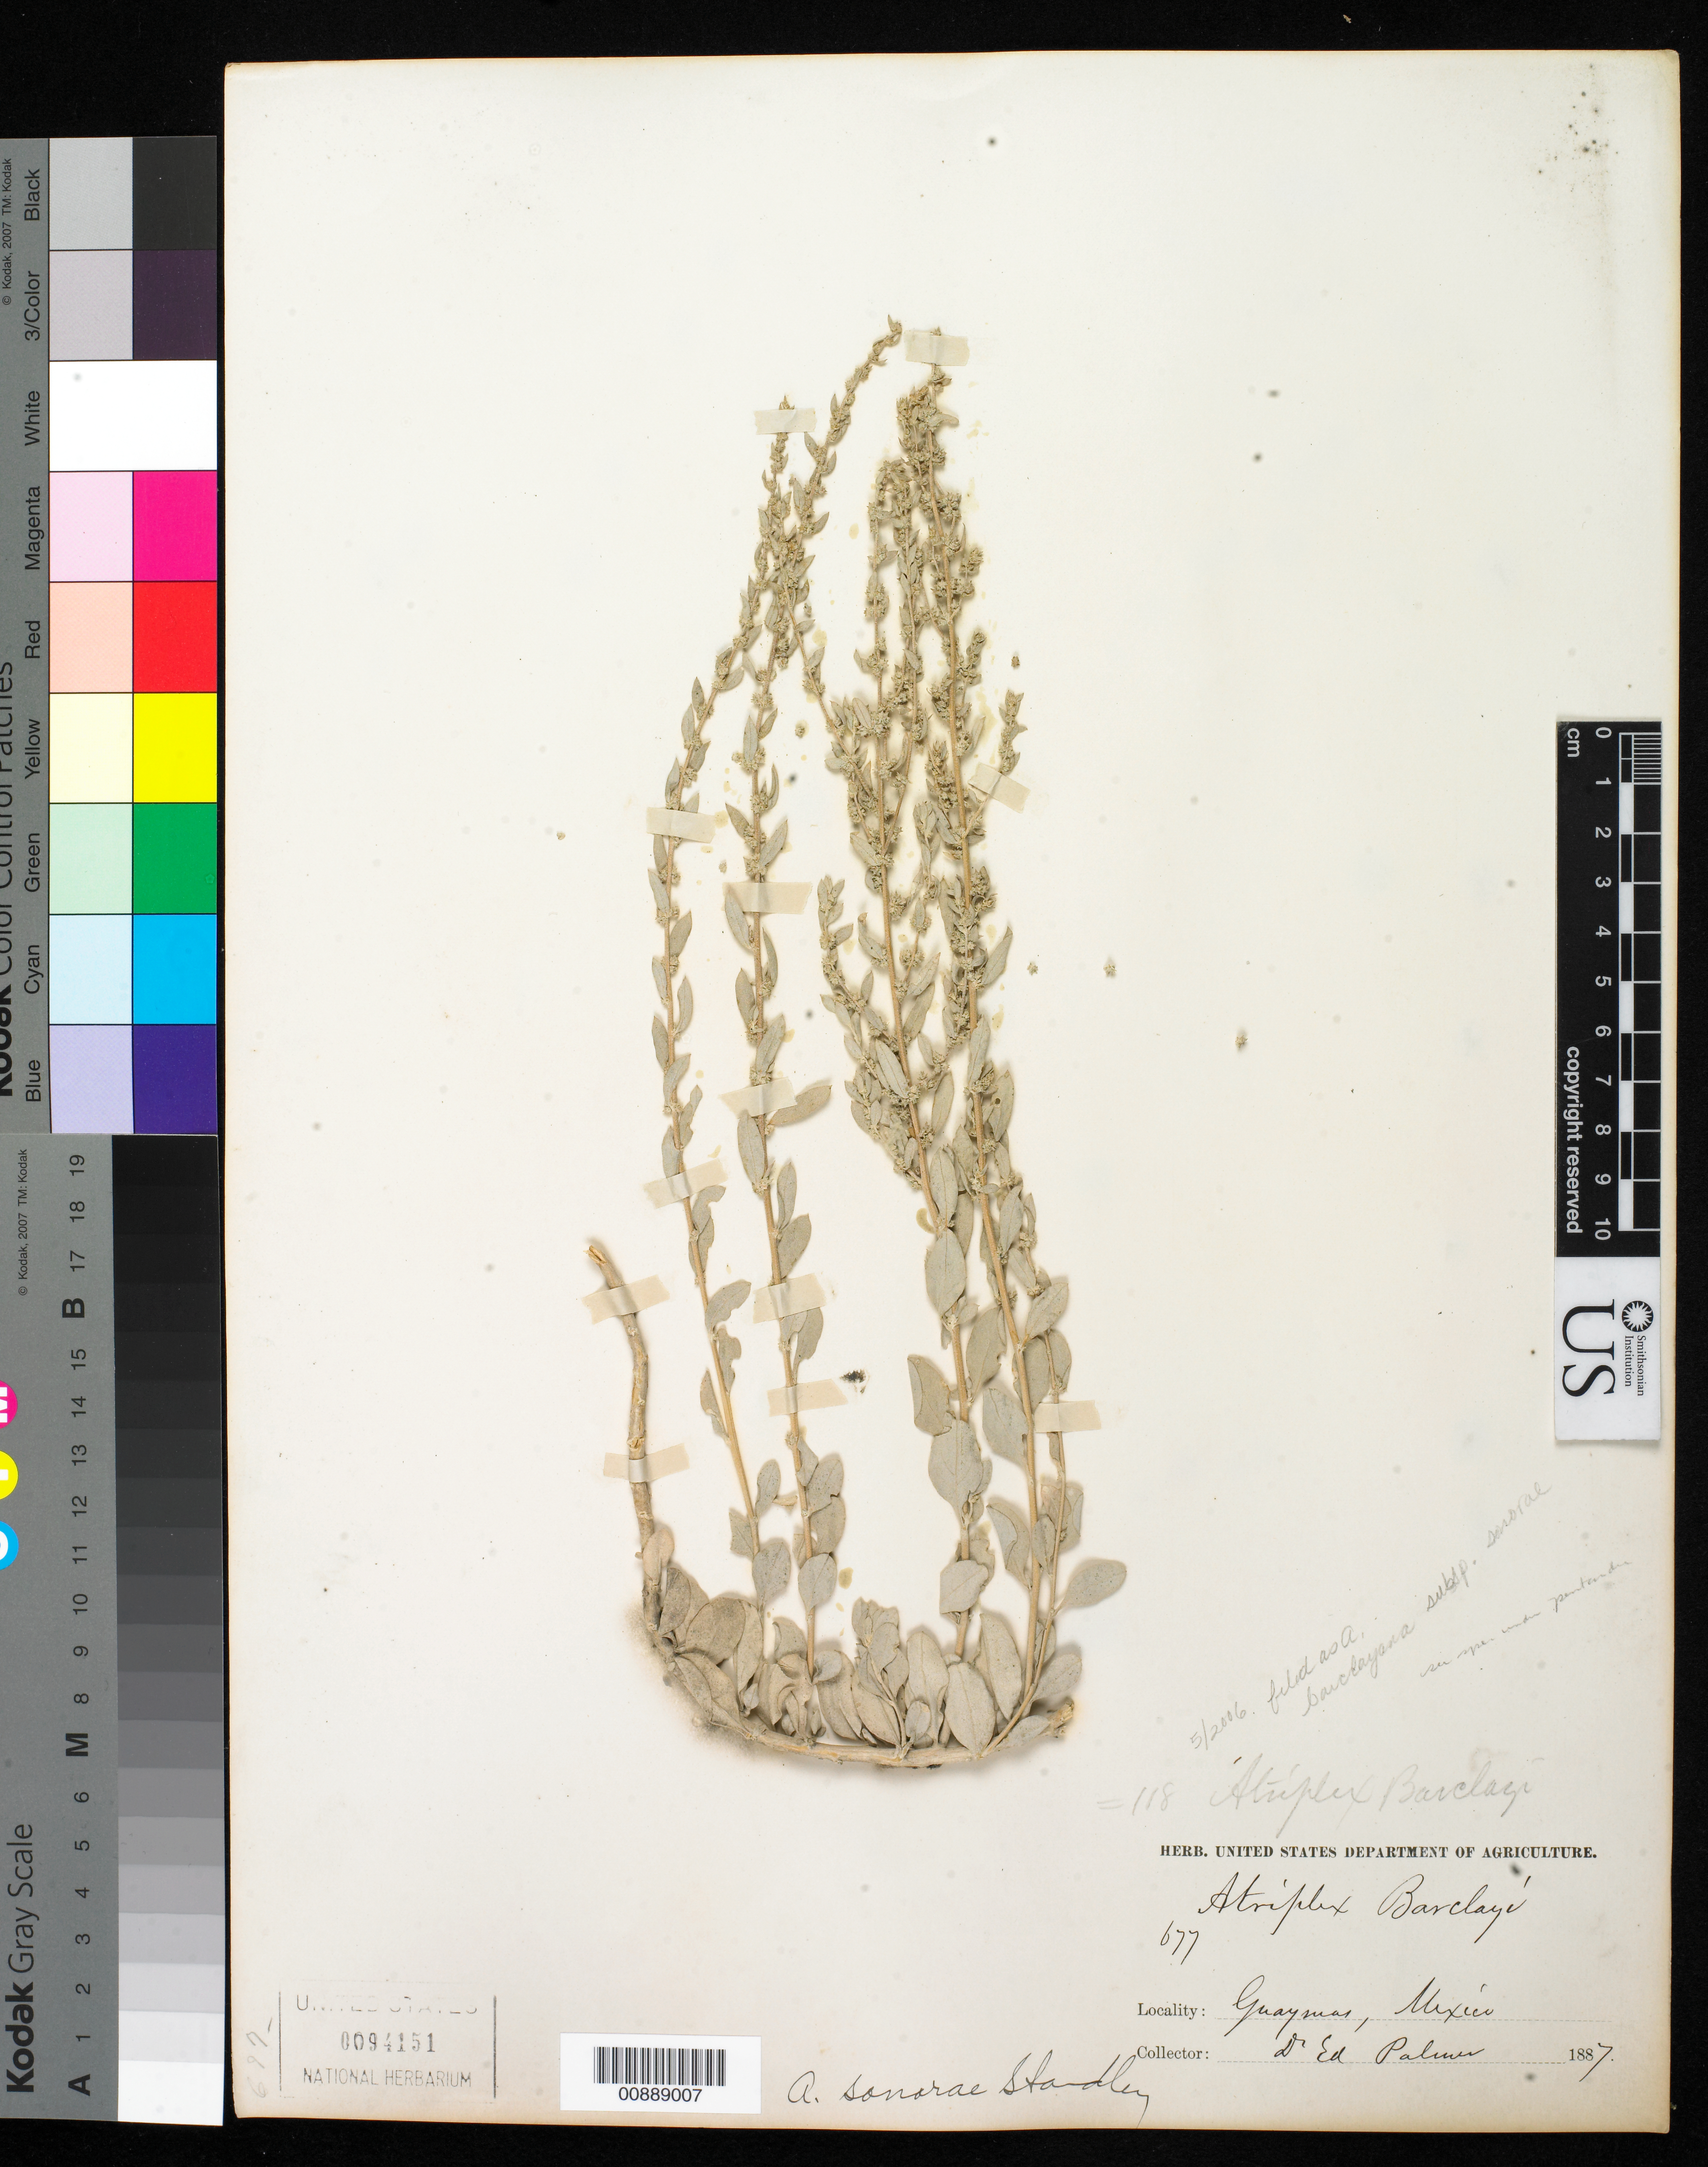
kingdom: Plantae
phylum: Tracheophyta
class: Magnoliopsida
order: Caryophyllales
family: Amaranthaceae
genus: Atriplex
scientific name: Atriplex barclayana subsp. sonorae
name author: (Standl.) H.M. Hall & Clem.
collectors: E. Palmer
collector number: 677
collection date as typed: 1887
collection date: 1887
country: Mexico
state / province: Sonora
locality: Guaymas, Sonora.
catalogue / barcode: US 94151